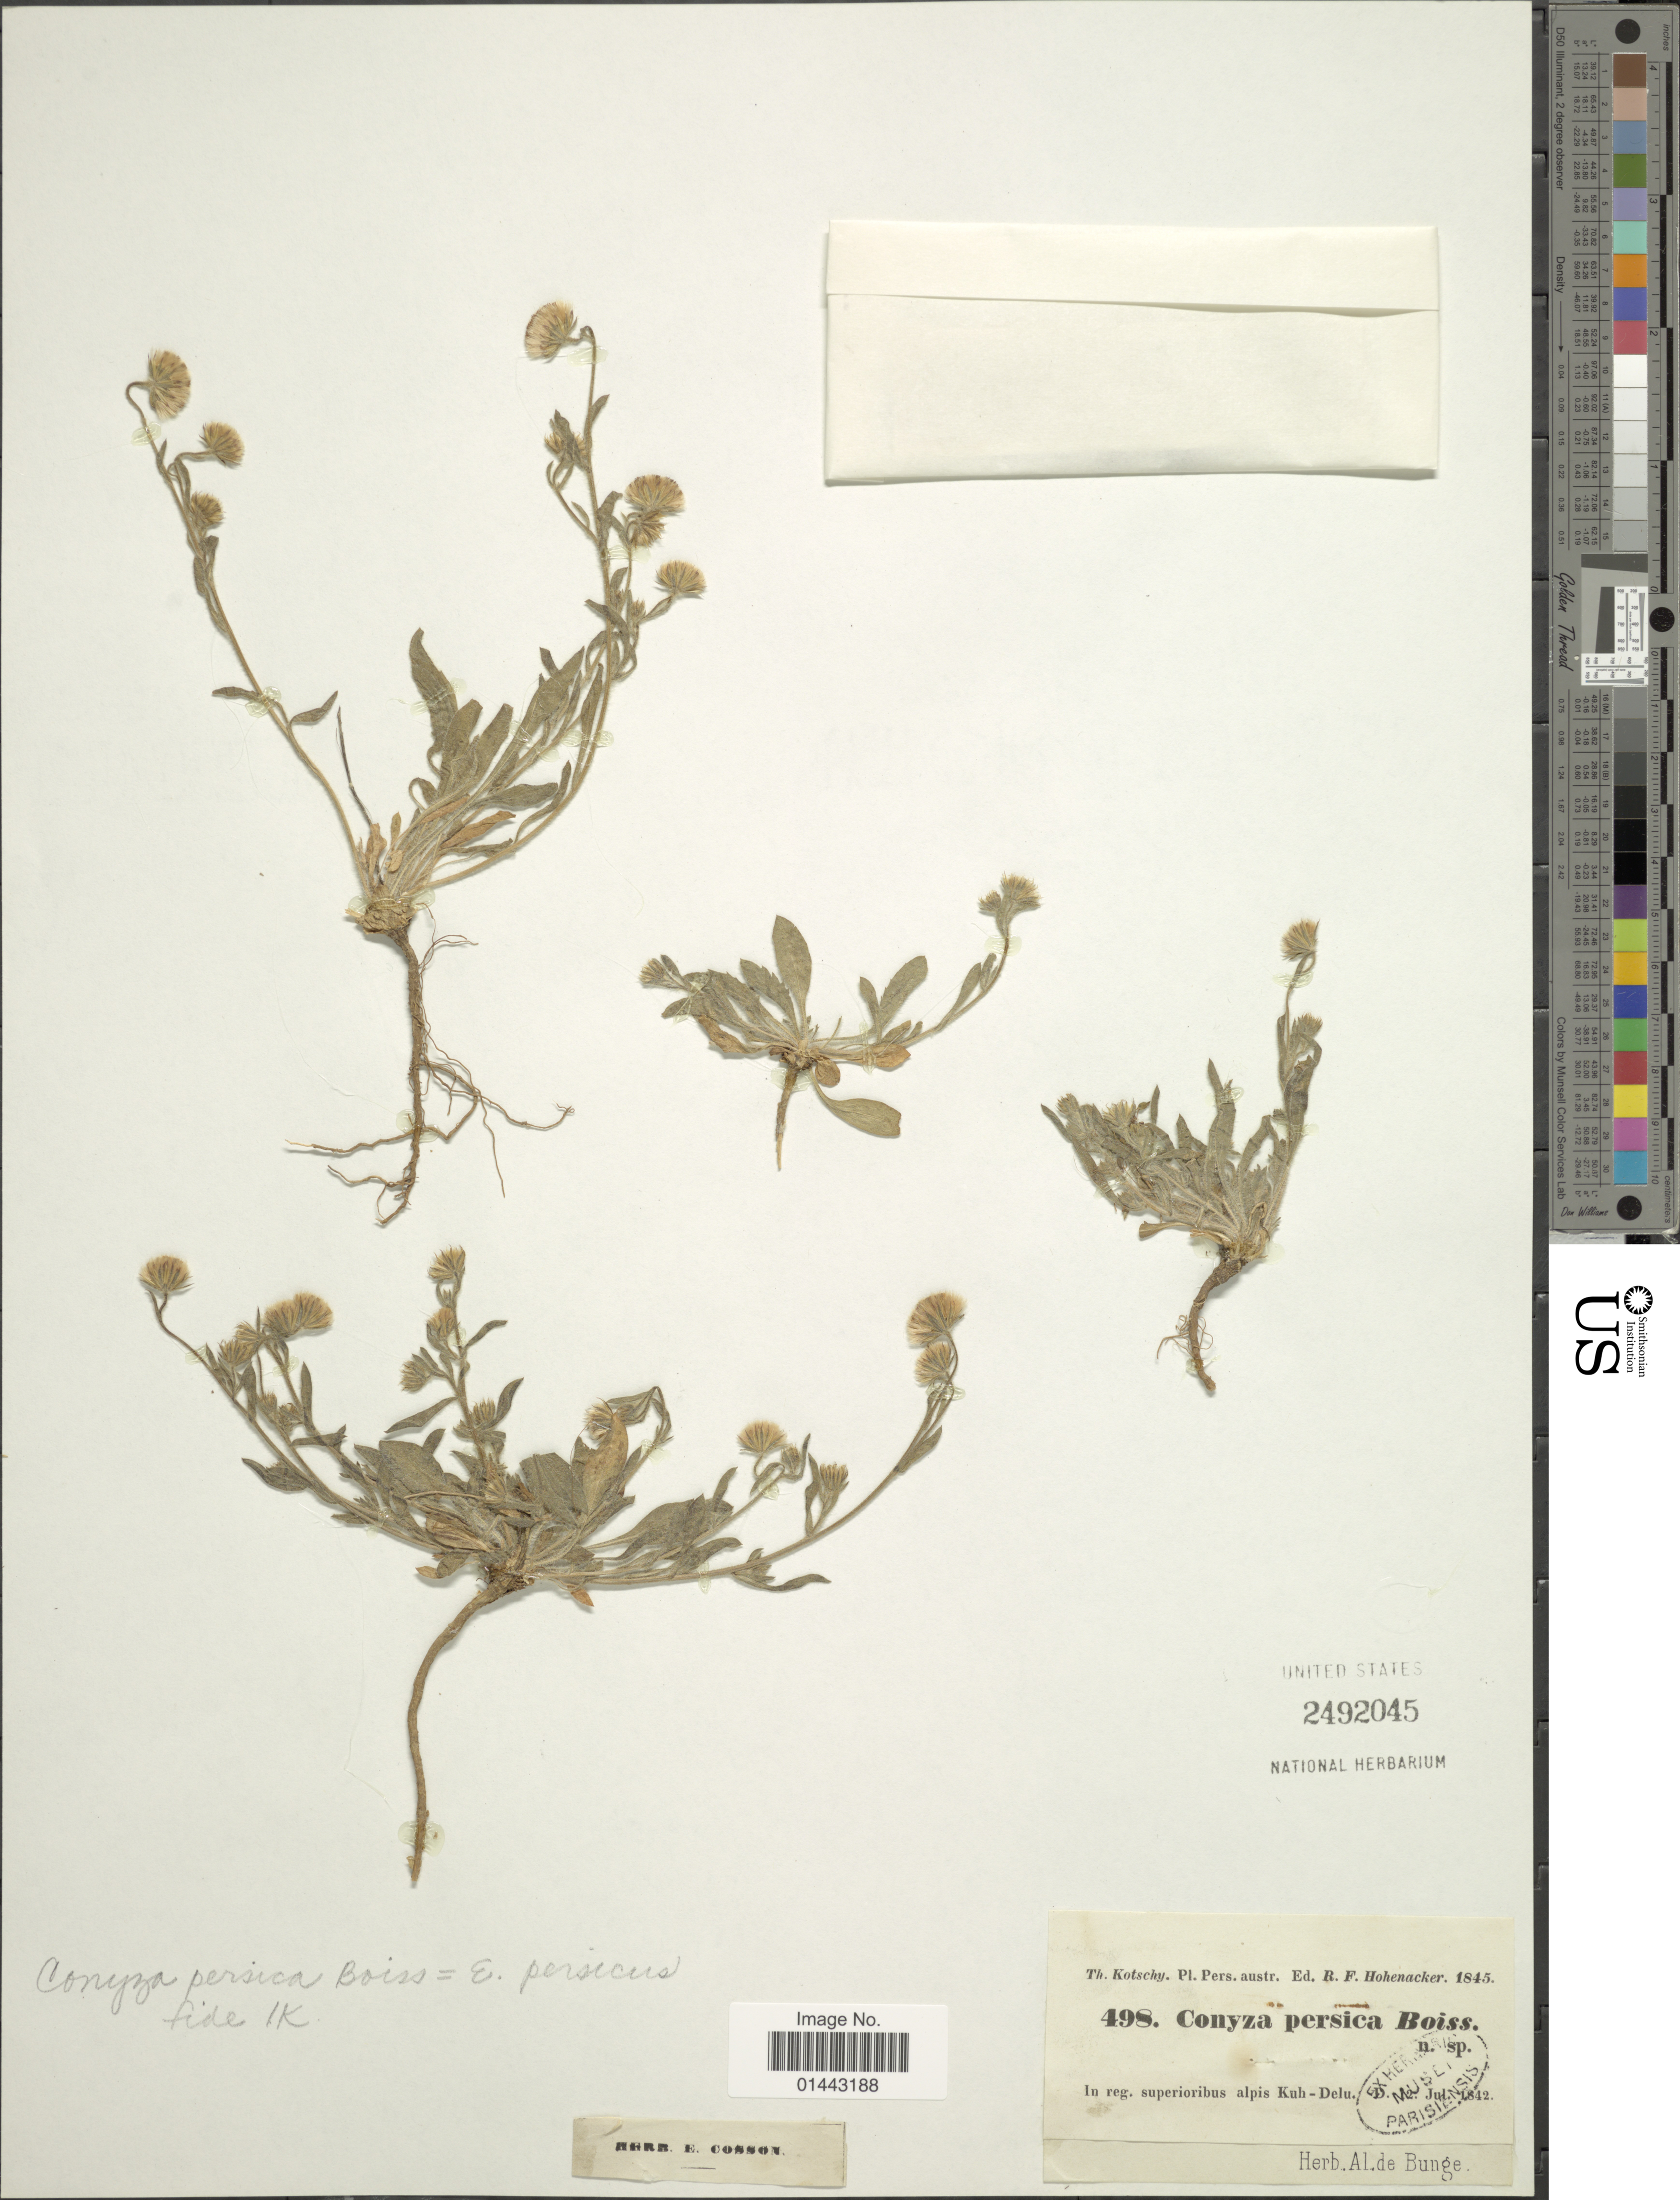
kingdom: Plantae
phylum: Tracheophyta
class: Magnoliopsida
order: Asterales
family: Asteraceae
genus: Erigeron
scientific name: Erigeron persicum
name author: Boiss.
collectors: K. G. Kotschy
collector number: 498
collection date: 1842-07-02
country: Iran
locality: In reg. superioribus alpis Kuh-Delu.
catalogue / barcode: US 2492045